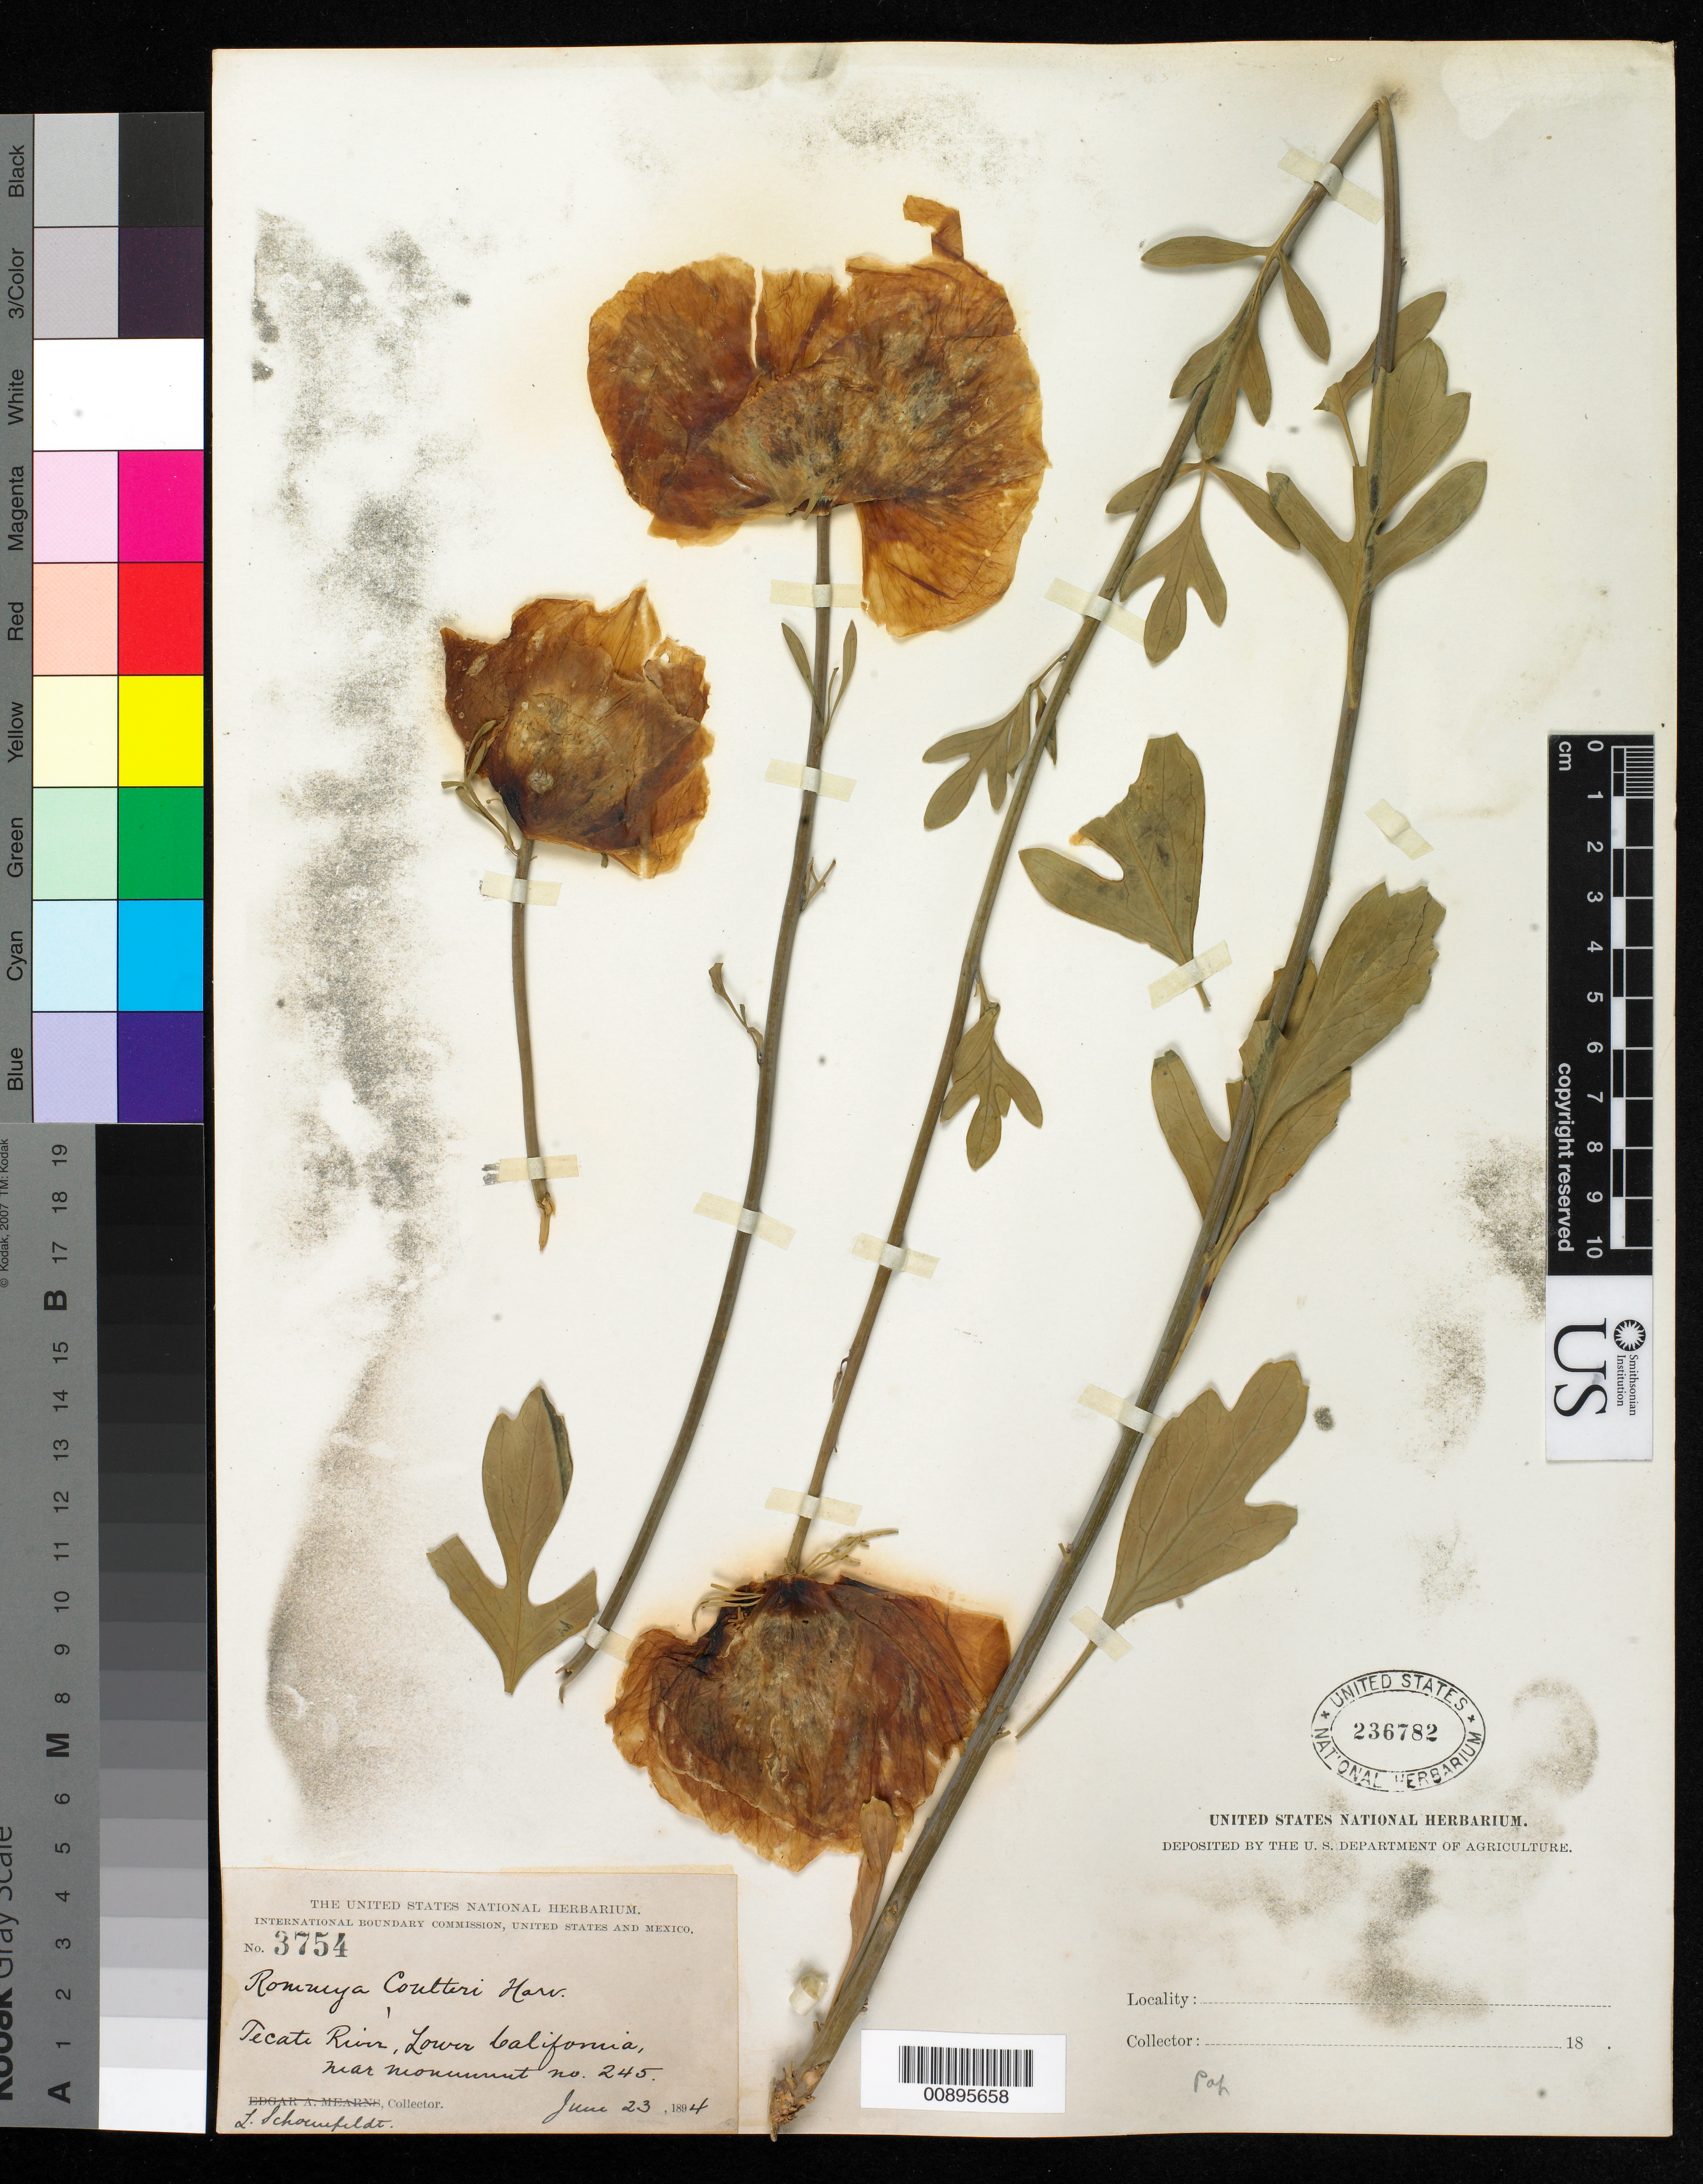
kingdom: Plantae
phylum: Tracheophyta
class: Magnoliopsida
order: Ranunculales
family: Papaveraceae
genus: Romneya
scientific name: Romneya coulteri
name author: Harv.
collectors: L. Schoenfeldt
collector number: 3754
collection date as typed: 23 Jun 1894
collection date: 1894-06-23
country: Mexico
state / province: Baja California Norte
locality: Tecate River, Baja California, near Monument no. 245.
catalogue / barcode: US 236782